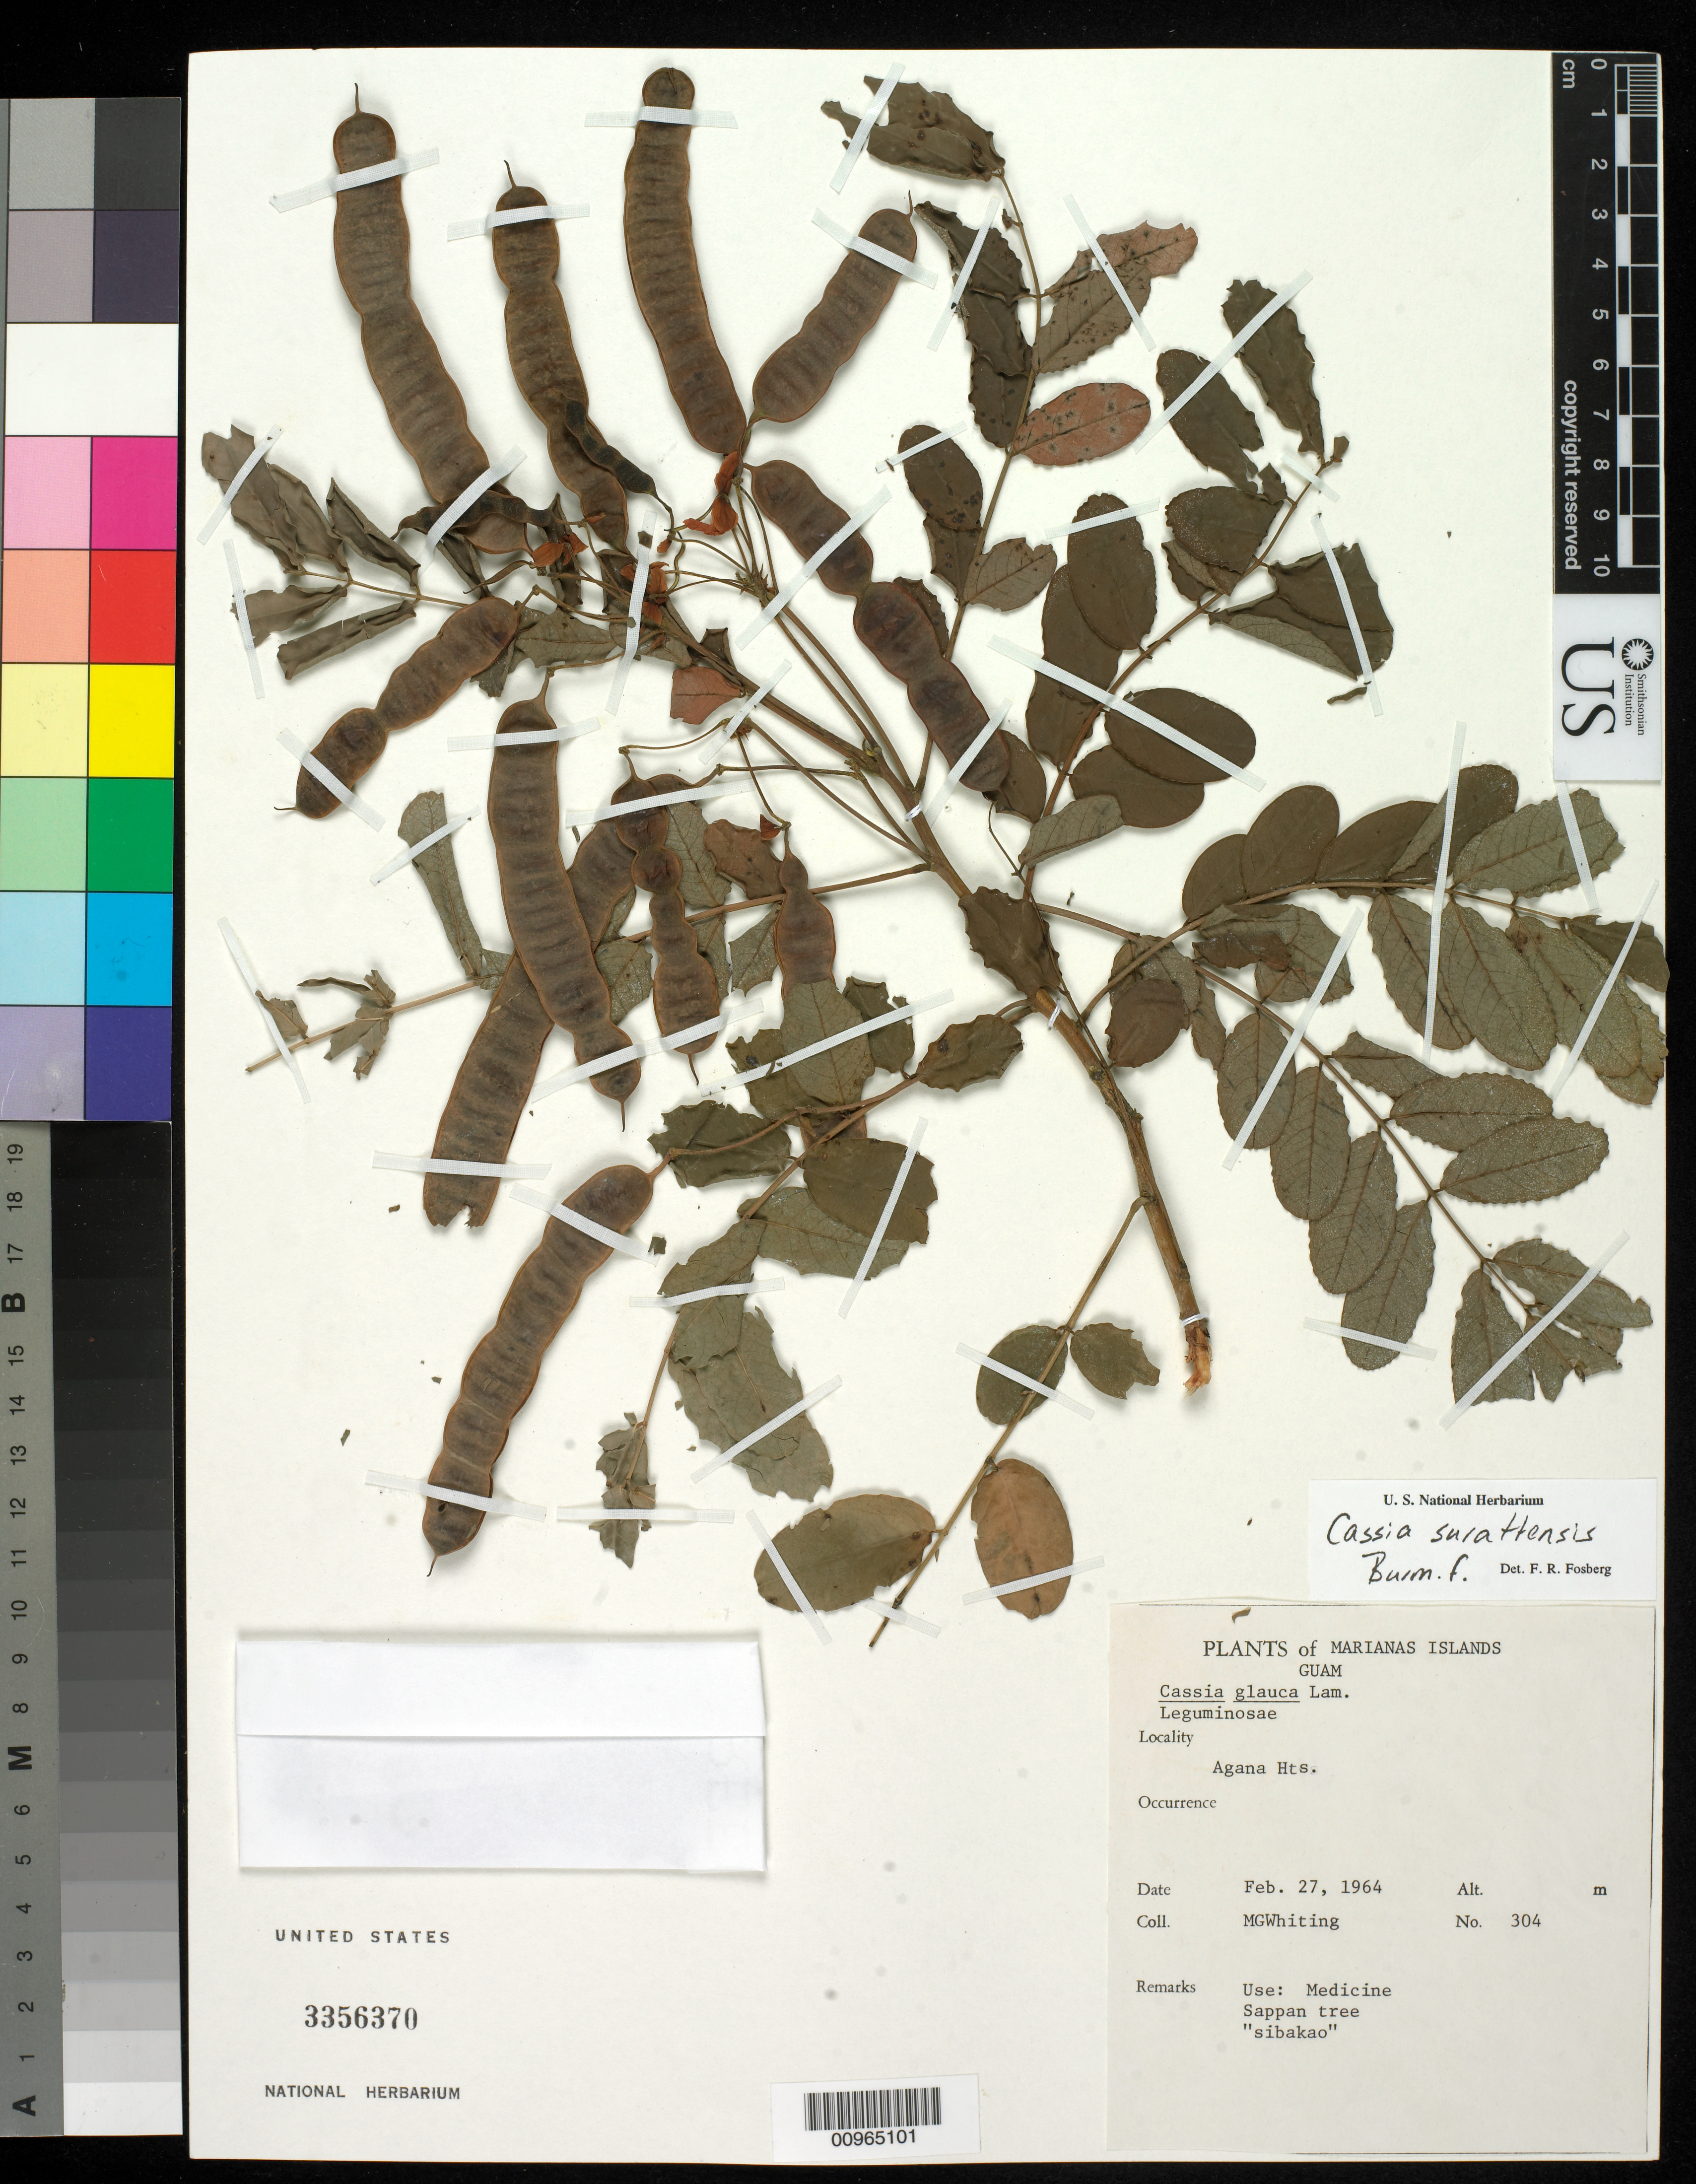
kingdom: Plantae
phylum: Tracheophyta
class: Magnoliopsida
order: Fabales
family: Fabaceae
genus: Senna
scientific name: Senna timorensis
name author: (DC.) H.S. Irwin & Barneby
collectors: M. Whiting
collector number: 304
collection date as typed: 27 Feb 1964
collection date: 1964-02-27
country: Guam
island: Guam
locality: Agana Hts.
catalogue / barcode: US 3356370